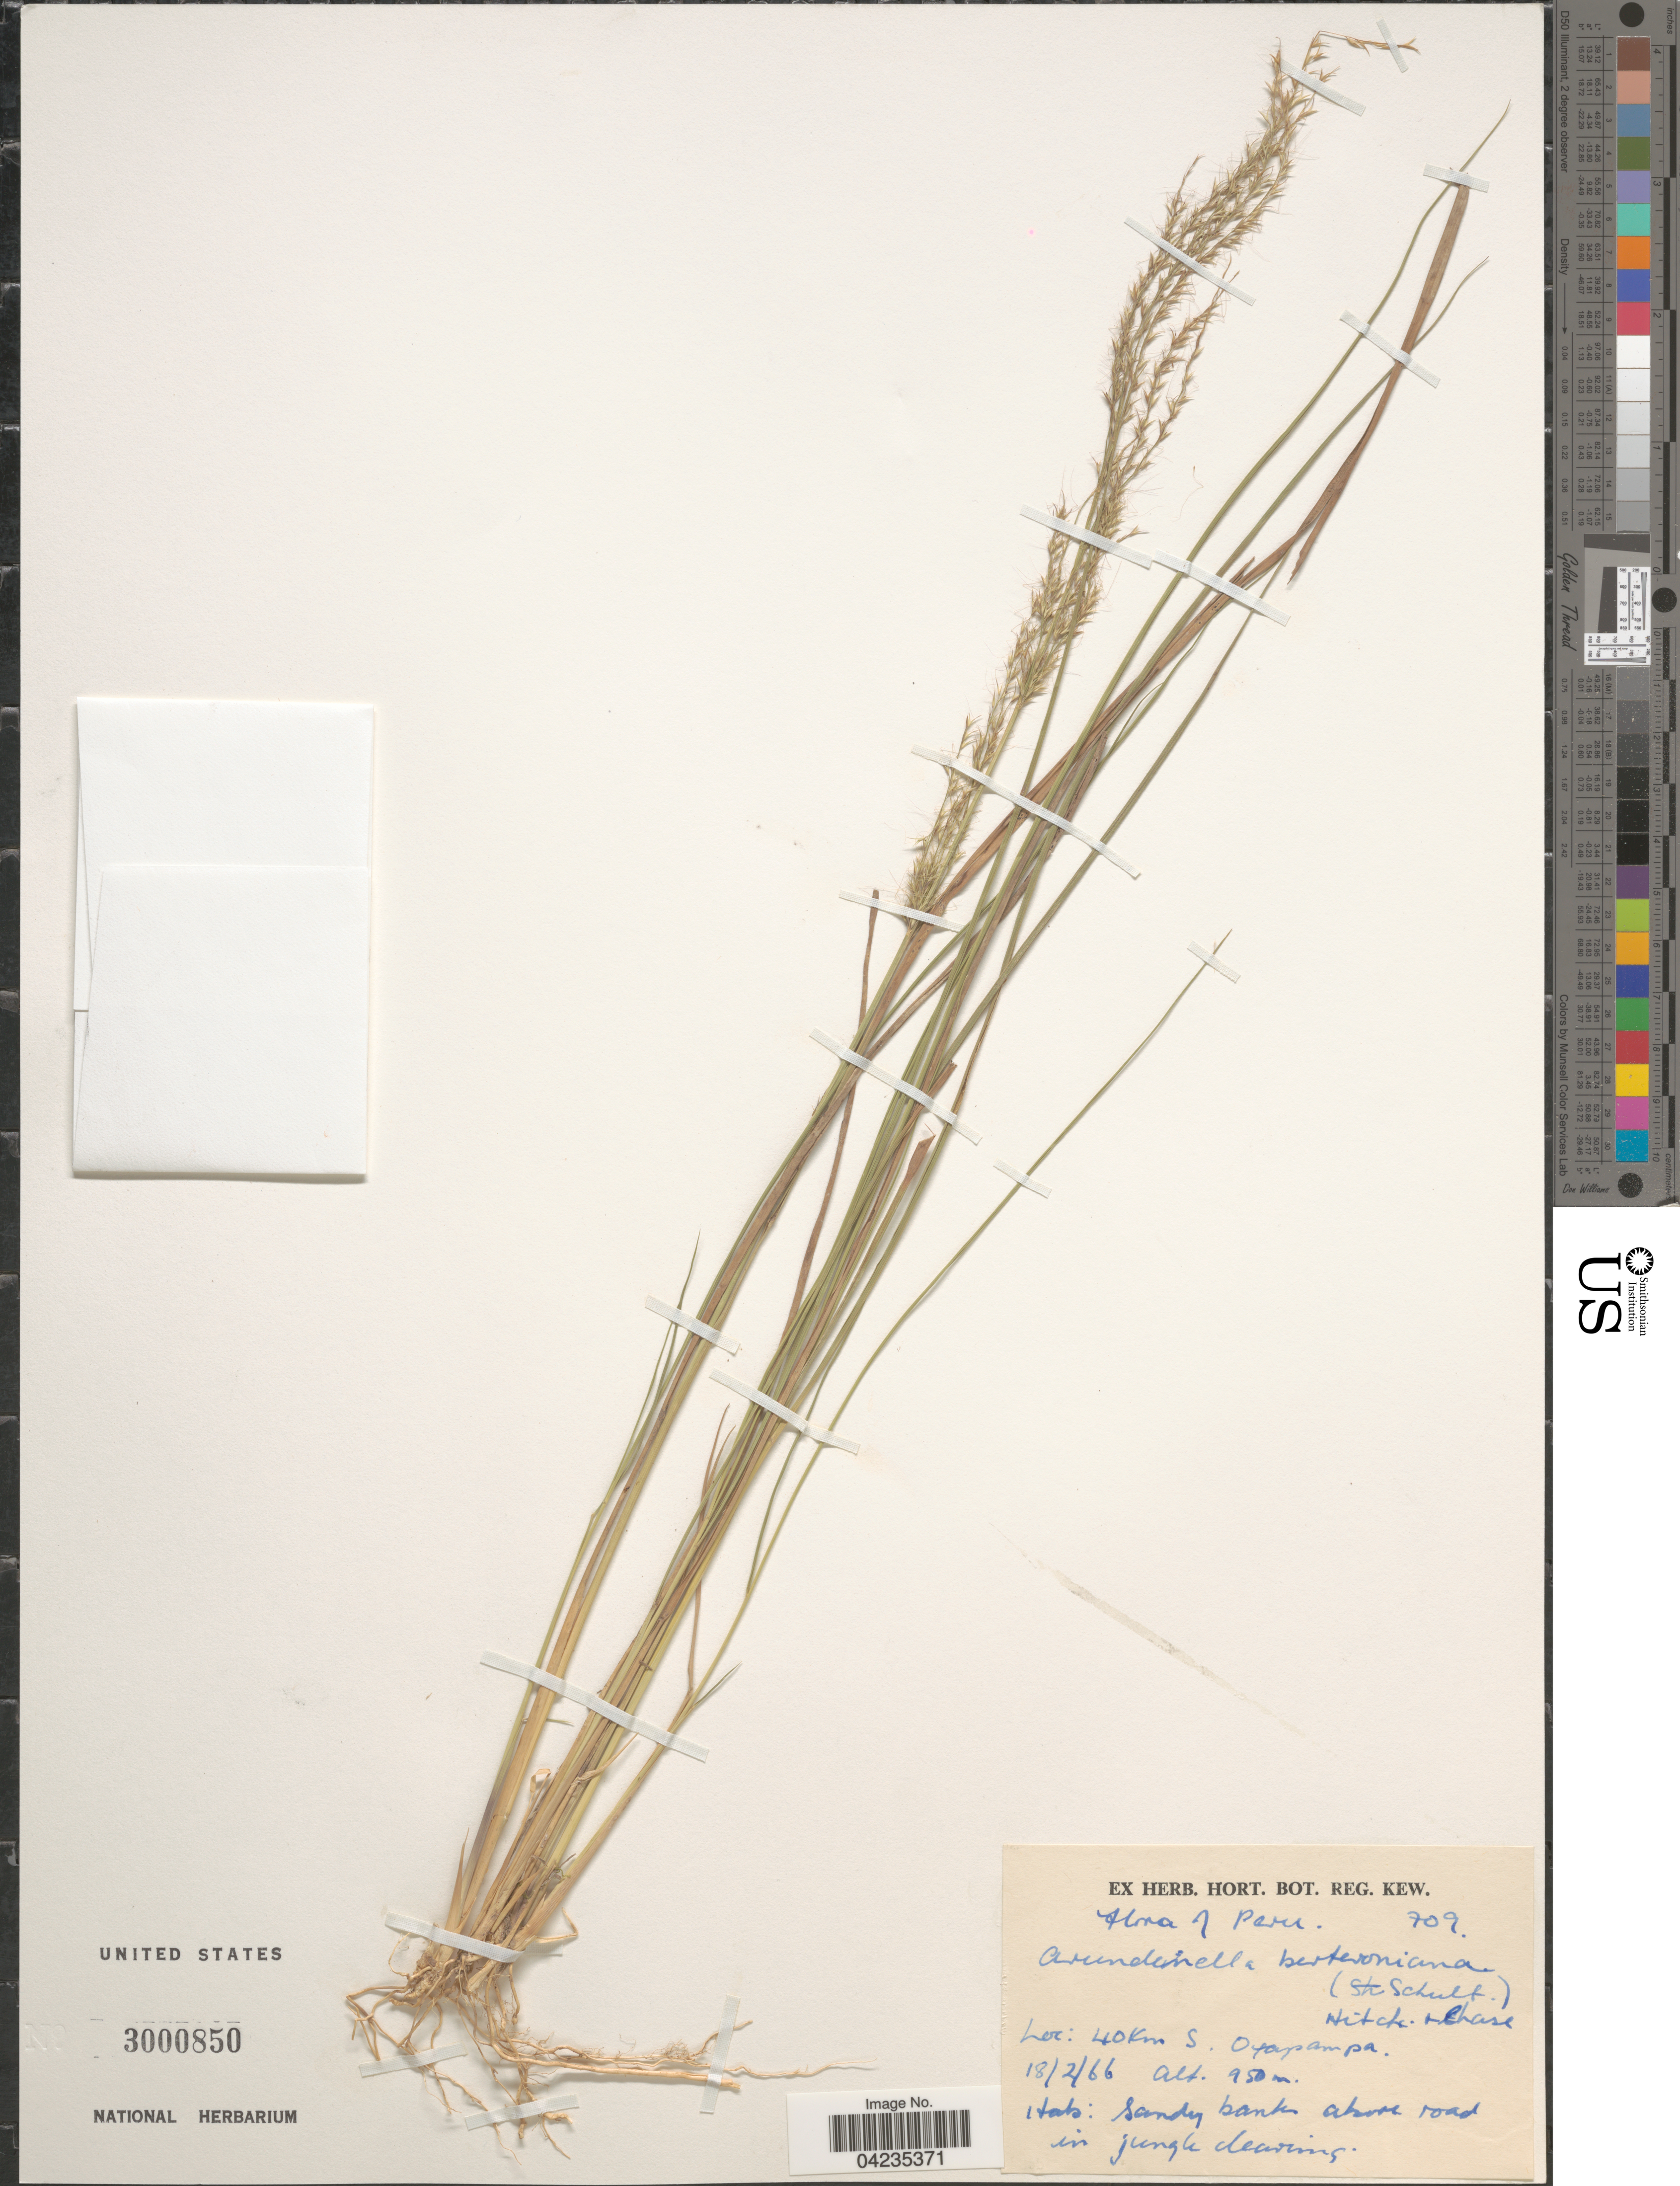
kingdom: Plantae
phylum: Tracheophyta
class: Liliopsida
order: Poales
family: Poaceae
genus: Arundinella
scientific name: Arundinella berteroniana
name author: (Schult.) Hitchc. & Chase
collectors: Ex herb. Hort. Bot. Reg. Kew.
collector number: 709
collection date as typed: Transcribed d/m/y: 18/2/66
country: Peru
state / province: Pasco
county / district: Oxapampa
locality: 40 km S. Oxapampa.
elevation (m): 950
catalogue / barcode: US 3000850